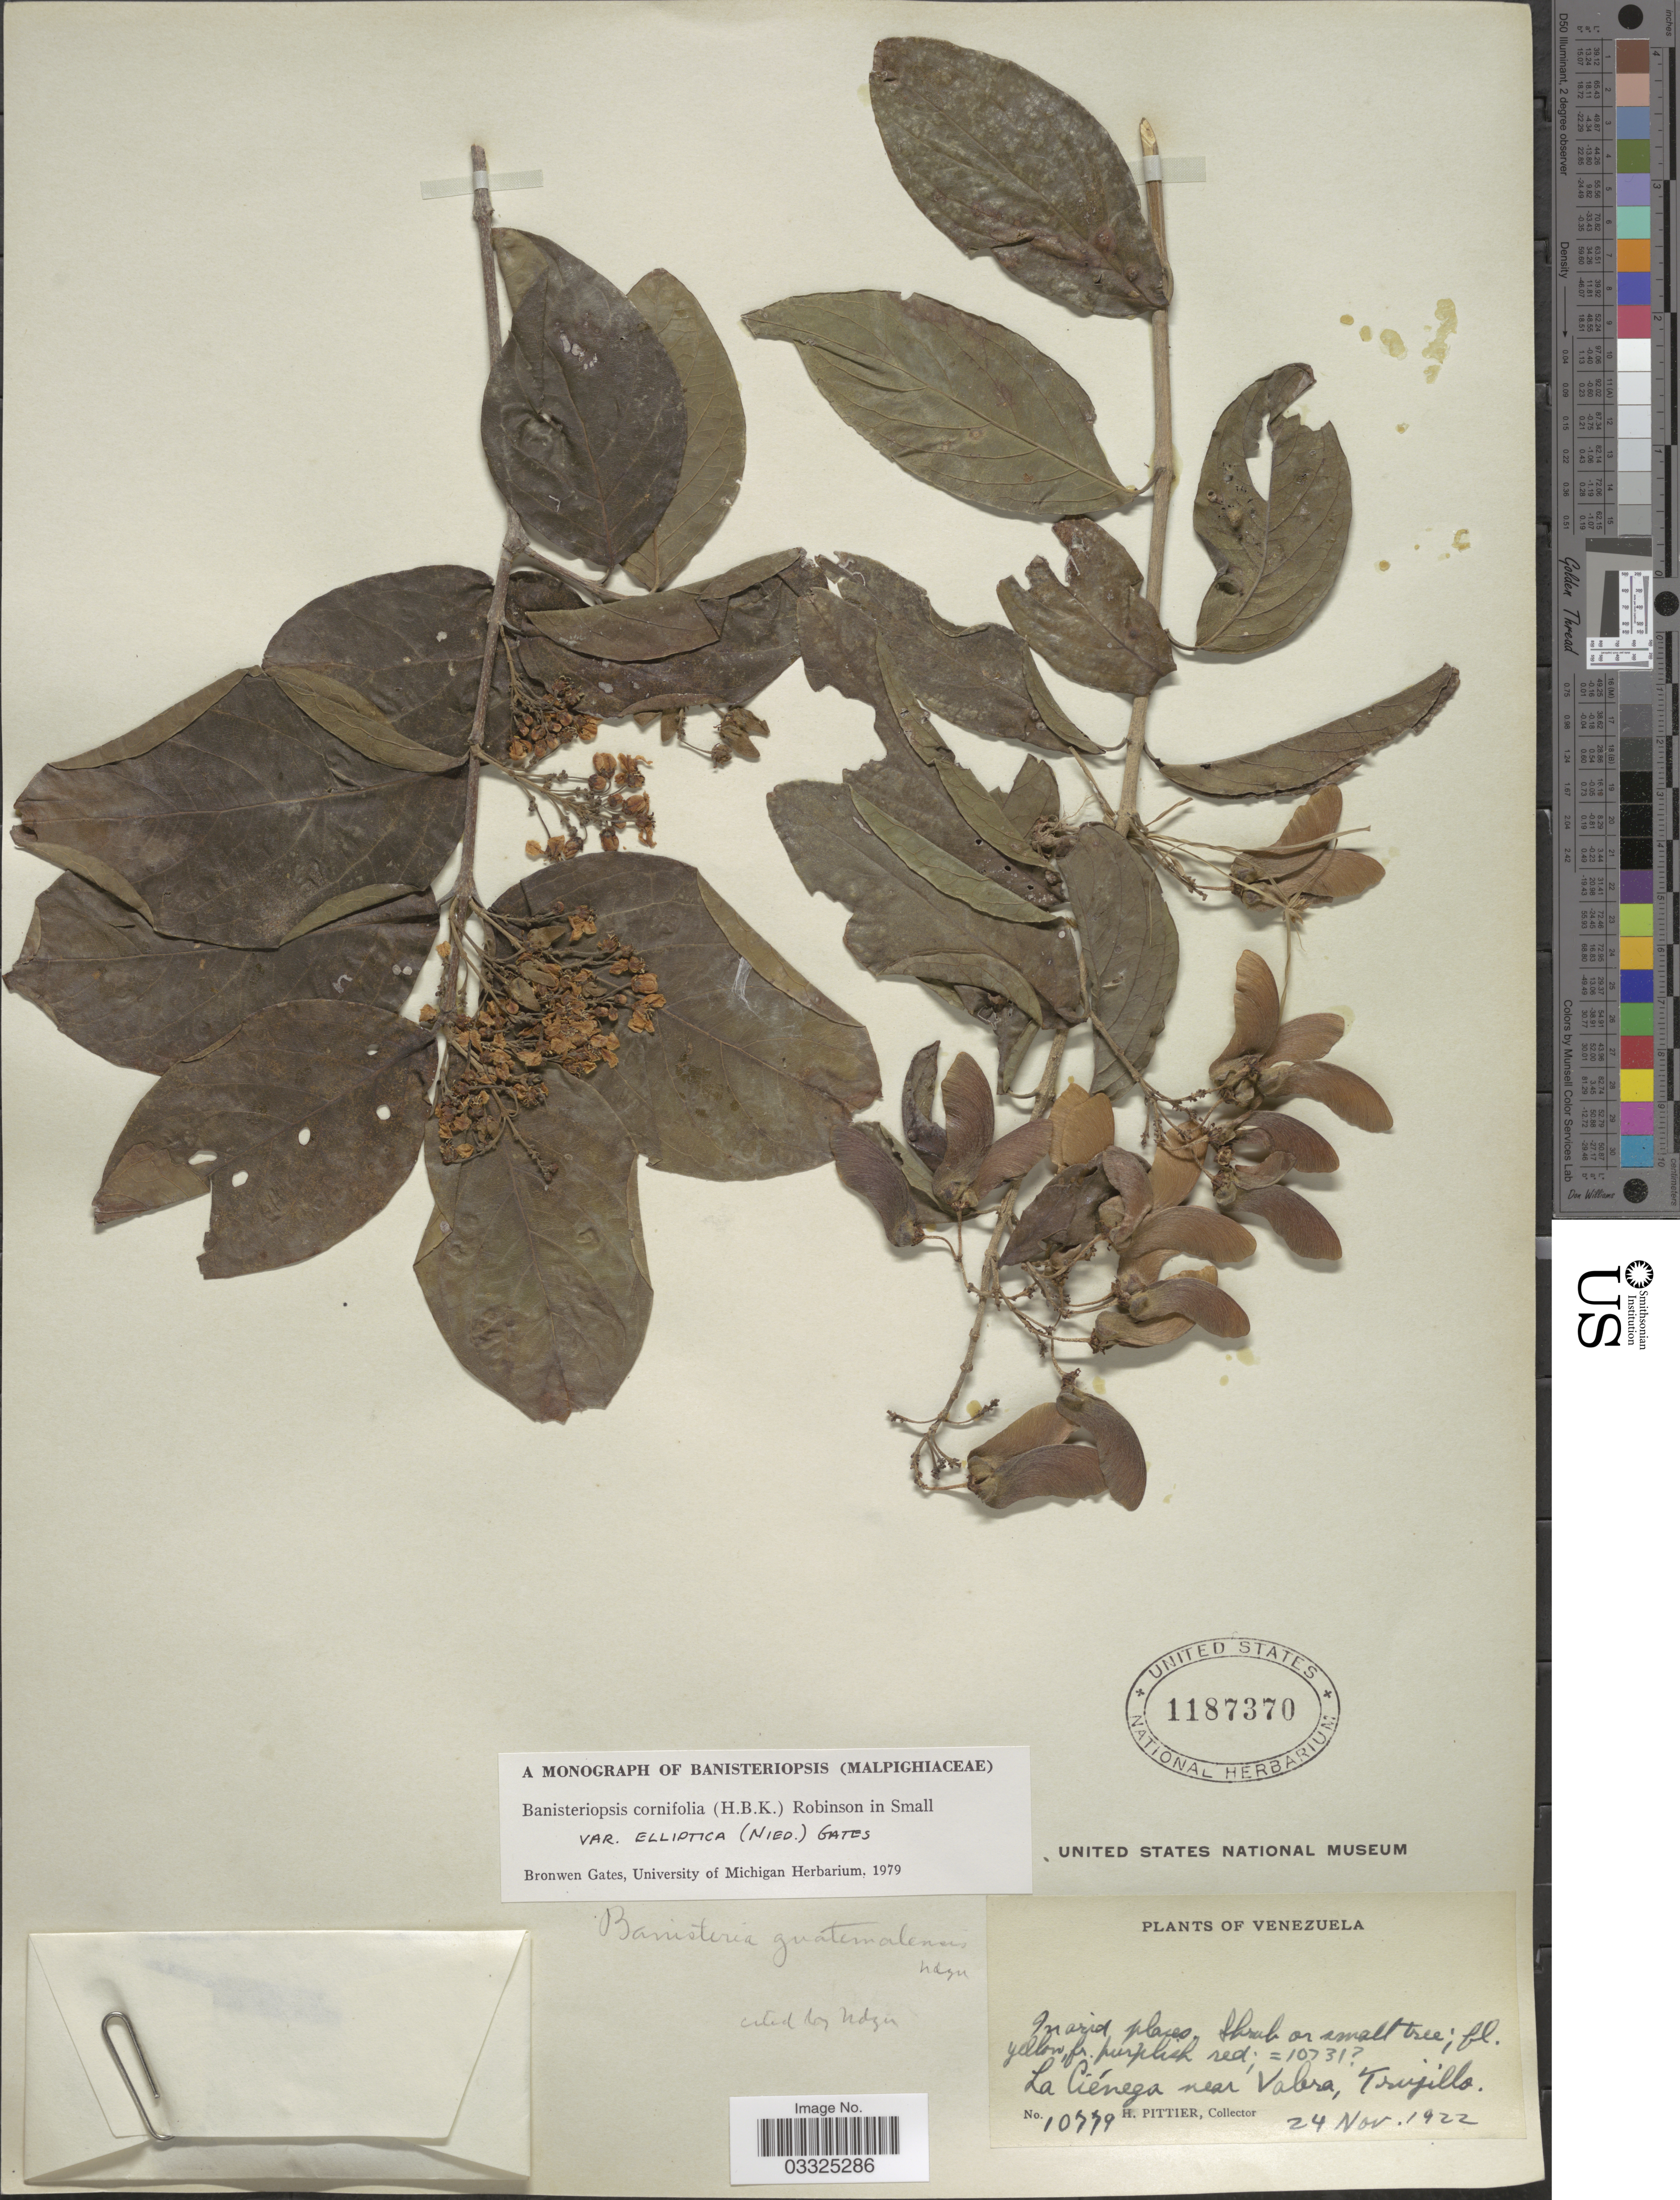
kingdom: Plantae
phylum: Tracheophyta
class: Magnoliopsida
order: Malpighiales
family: Malpighiaceae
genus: Bronwenia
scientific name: Bronwenia cornifolia var. maracaybensis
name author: (A. Juss.) W.R. Anderson & C. Davis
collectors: H. F. Pittier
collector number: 10779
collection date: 1922-11-24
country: Venezuela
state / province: Trujillo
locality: La Ciénega near Valera.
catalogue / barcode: US 1187370